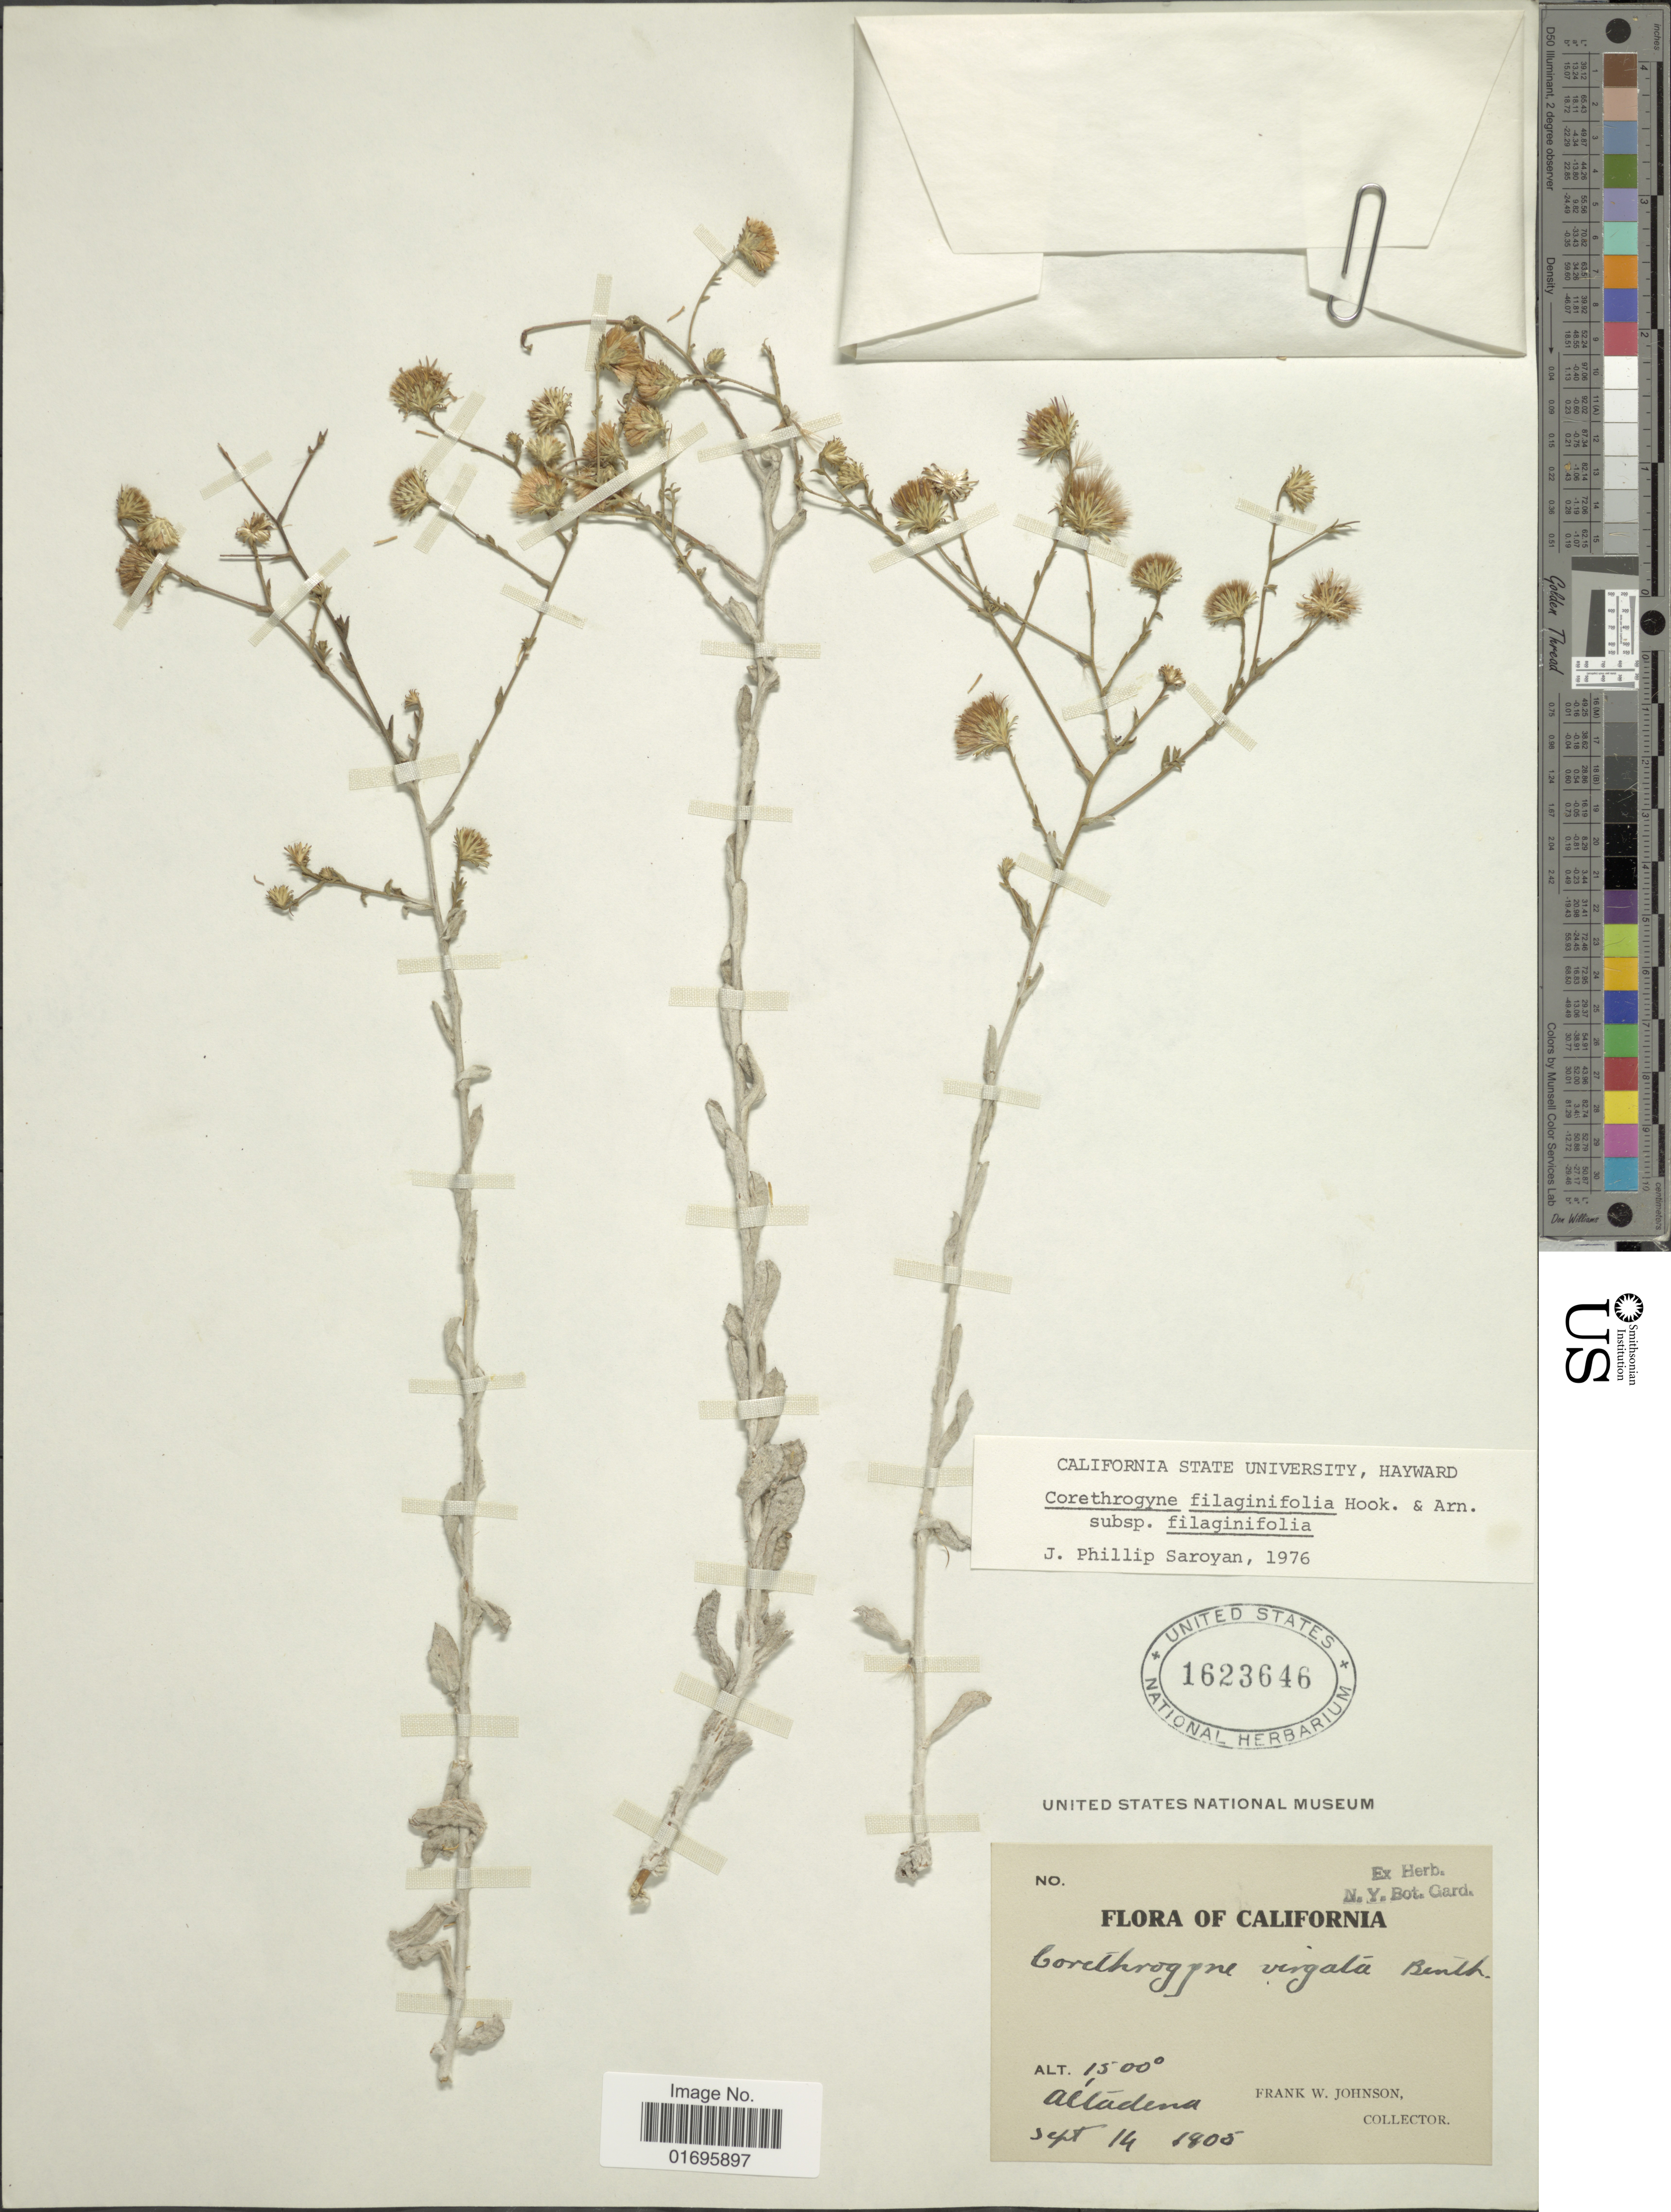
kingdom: Plantae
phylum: Tracheophyta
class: Magnoliopsida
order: Asterales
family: Asteraceae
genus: Corethrogyne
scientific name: Corethrogyne filaginifolia var. filaginifolia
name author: (Hook.) Nutt.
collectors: F. W. Johnson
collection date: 1905-09-14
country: United States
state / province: California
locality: Altadena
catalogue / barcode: US 1623646